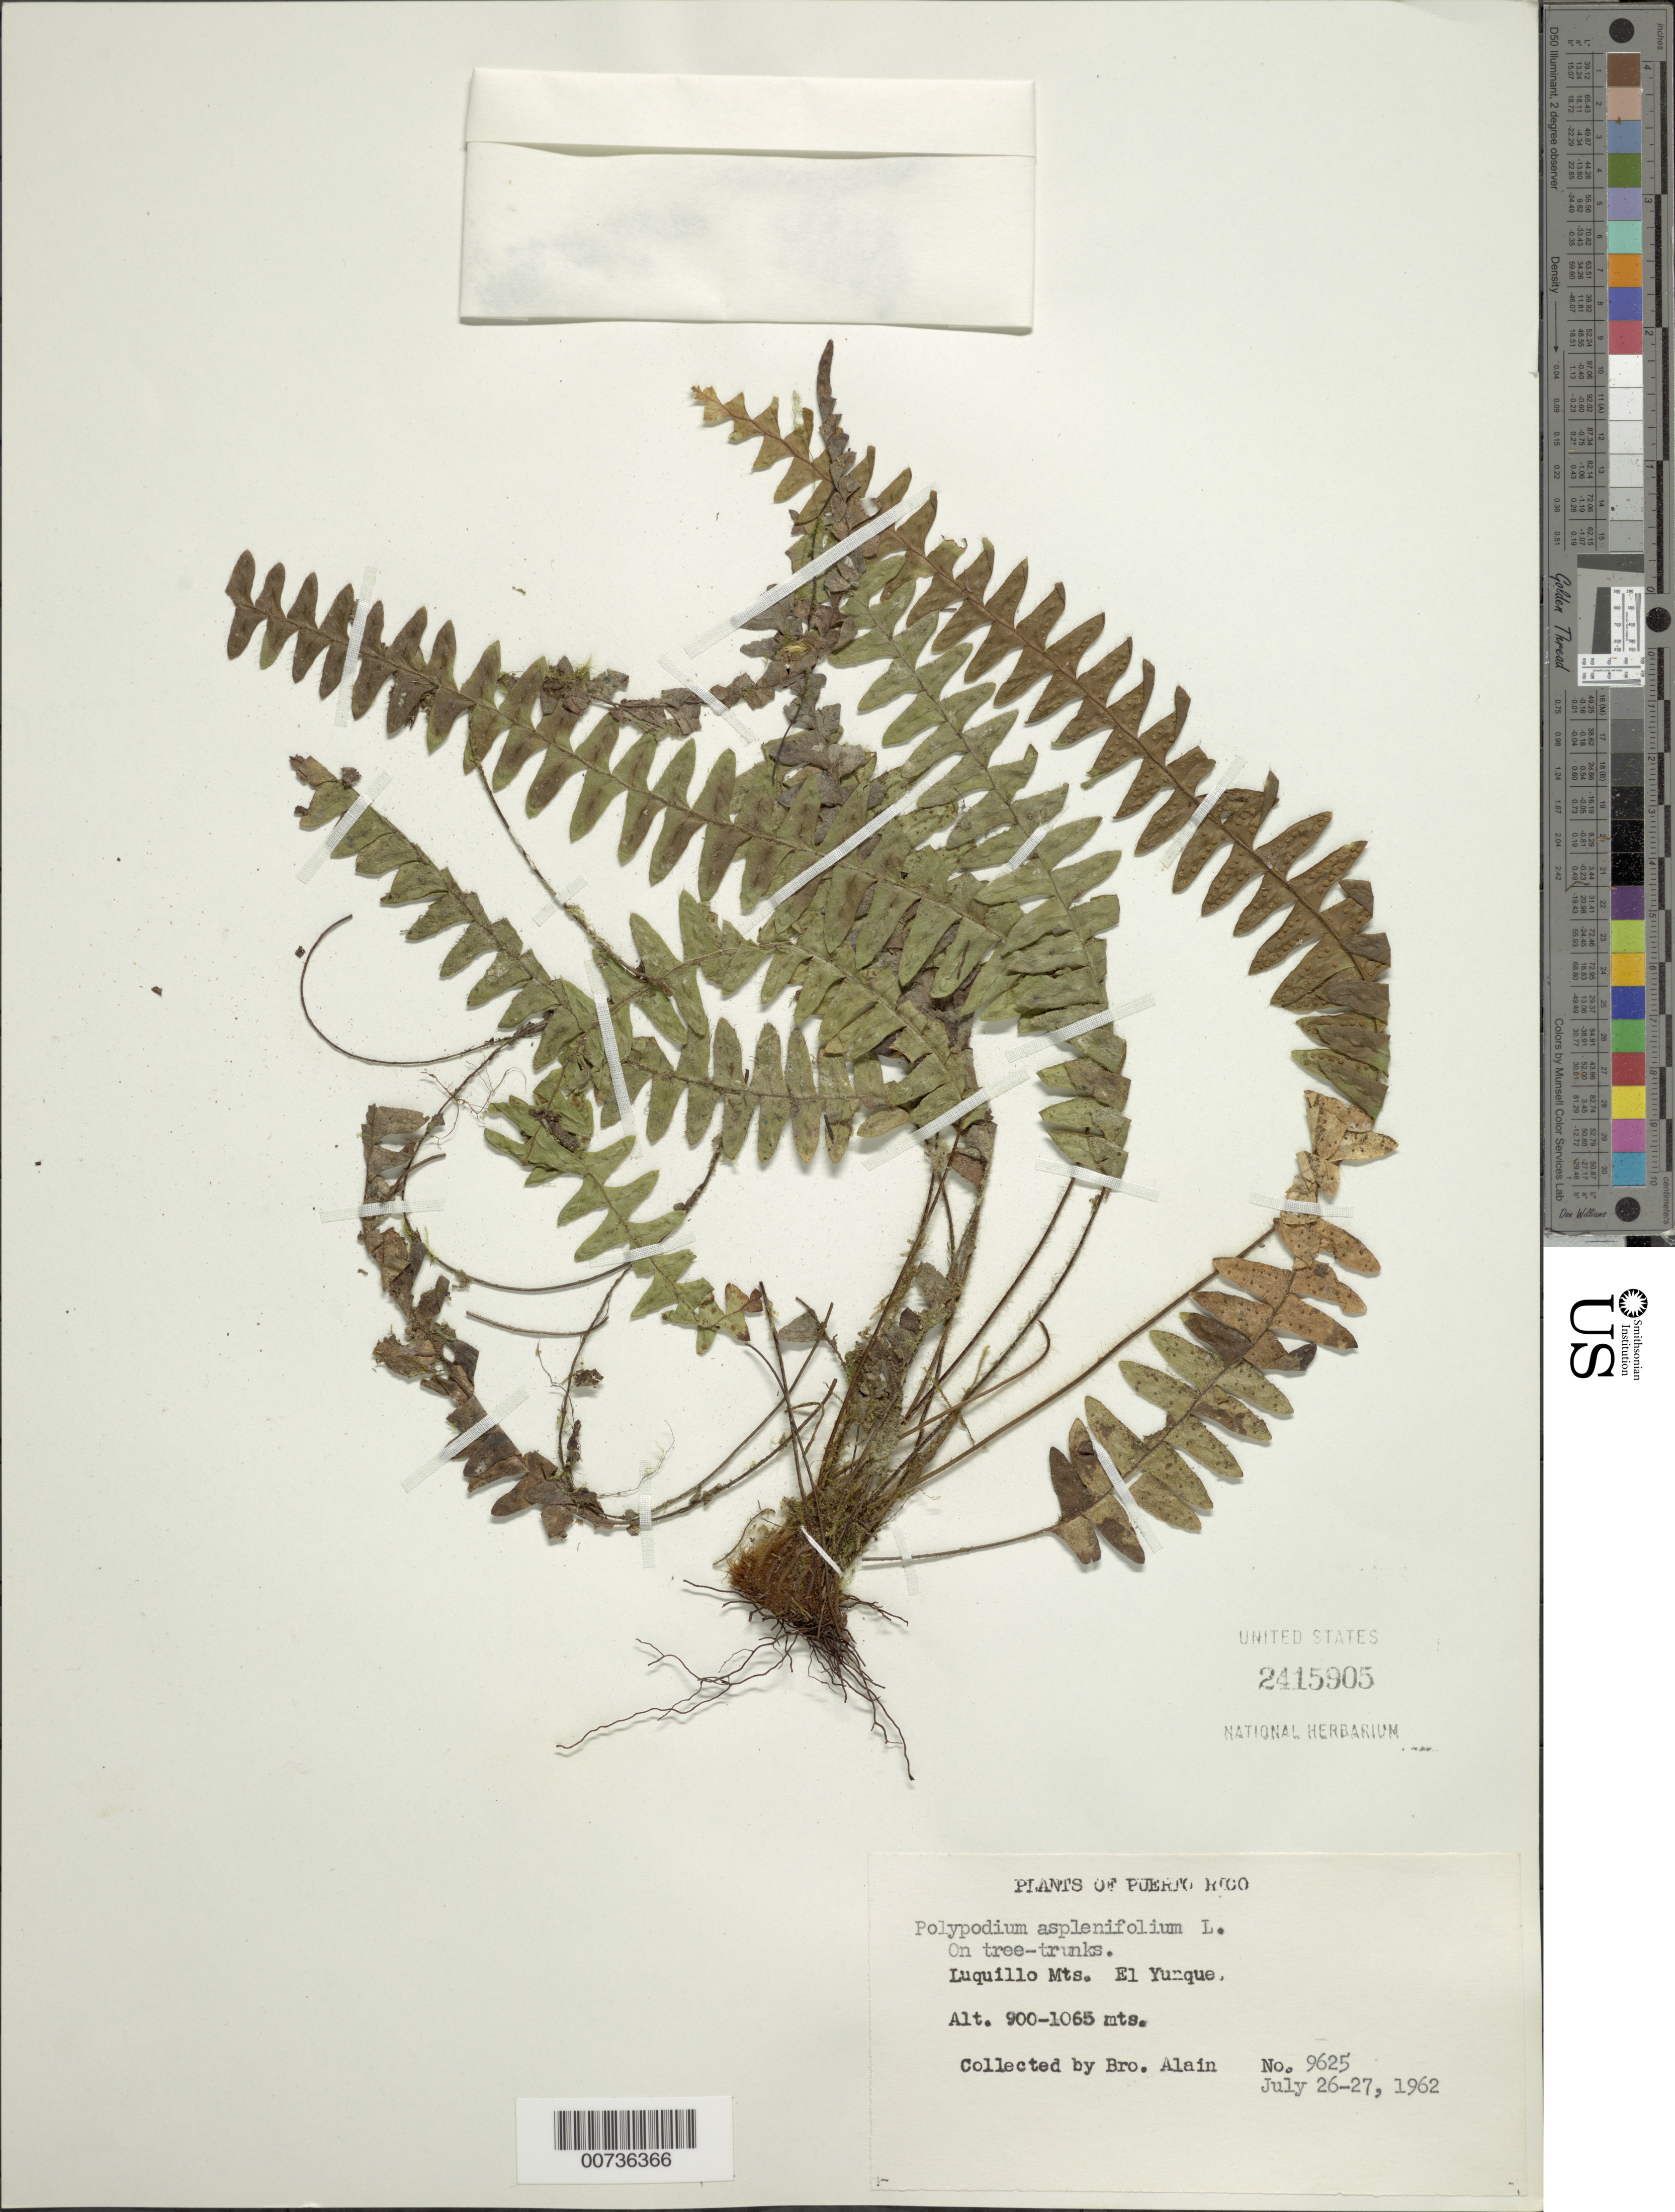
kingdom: Plantae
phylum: Tracheophyta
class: Polypodiopsida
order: Polypodiales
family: Polypodiaceae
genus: Terpsichore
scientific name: Terpsichore asplenifolia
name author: (L.) A.R. Sm.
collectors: A. H. Liogier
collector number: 9625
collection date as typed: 26 Jul 1962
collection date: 1962-07-26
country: Puerto Rico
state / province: Luquillo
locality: El Yunque. Luquillo Mountains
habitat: On tree-trunks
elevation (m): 900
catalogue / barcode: US 2415905